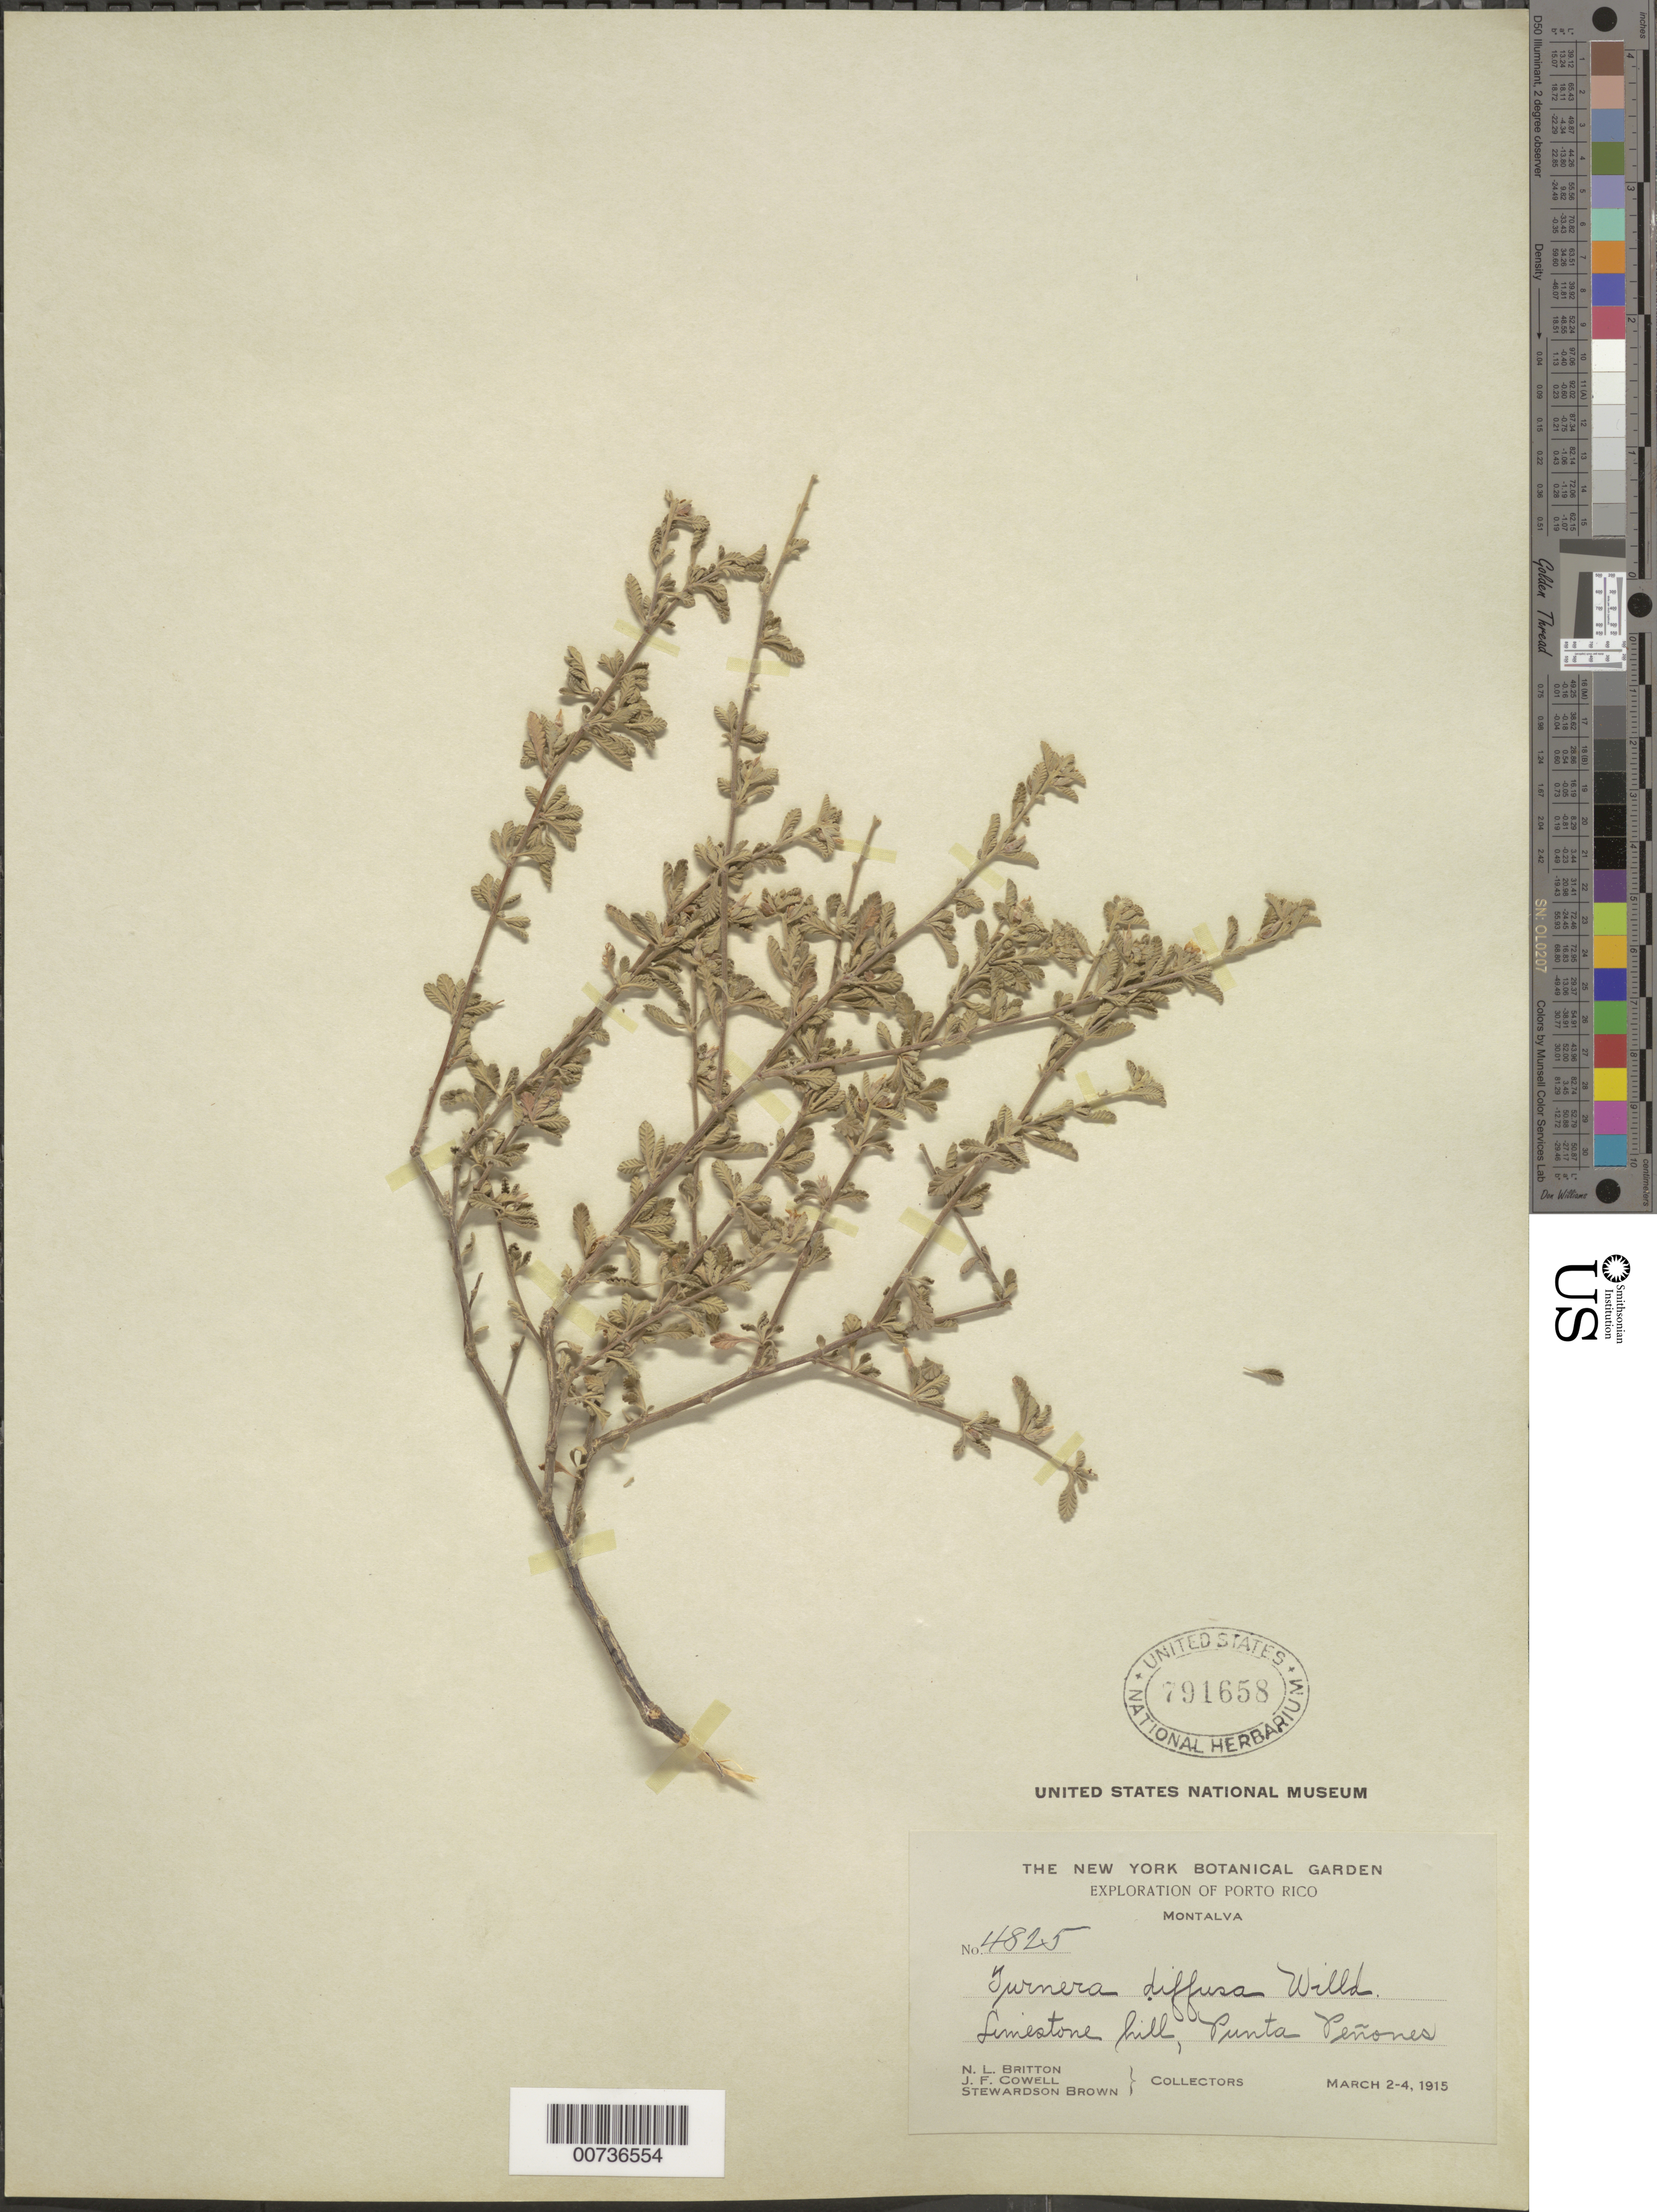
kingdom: Plantae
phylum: Tracheophyta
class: Magnoliopsida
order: Malpighiales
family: Turneraceae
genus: Turnera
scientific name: Turnera diffusa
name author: Willd. ex Schult.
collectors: N. Britton, J. F. Cowell & S. Brown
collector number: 4825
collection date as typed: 02 Mar 1915 to 04 Mar 1915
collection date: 1915-03-02/1915-03-04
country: Puerto Rico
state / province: Guánica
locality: punta Peñones, Montalva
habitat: Limestone hill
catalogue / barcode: US 791658